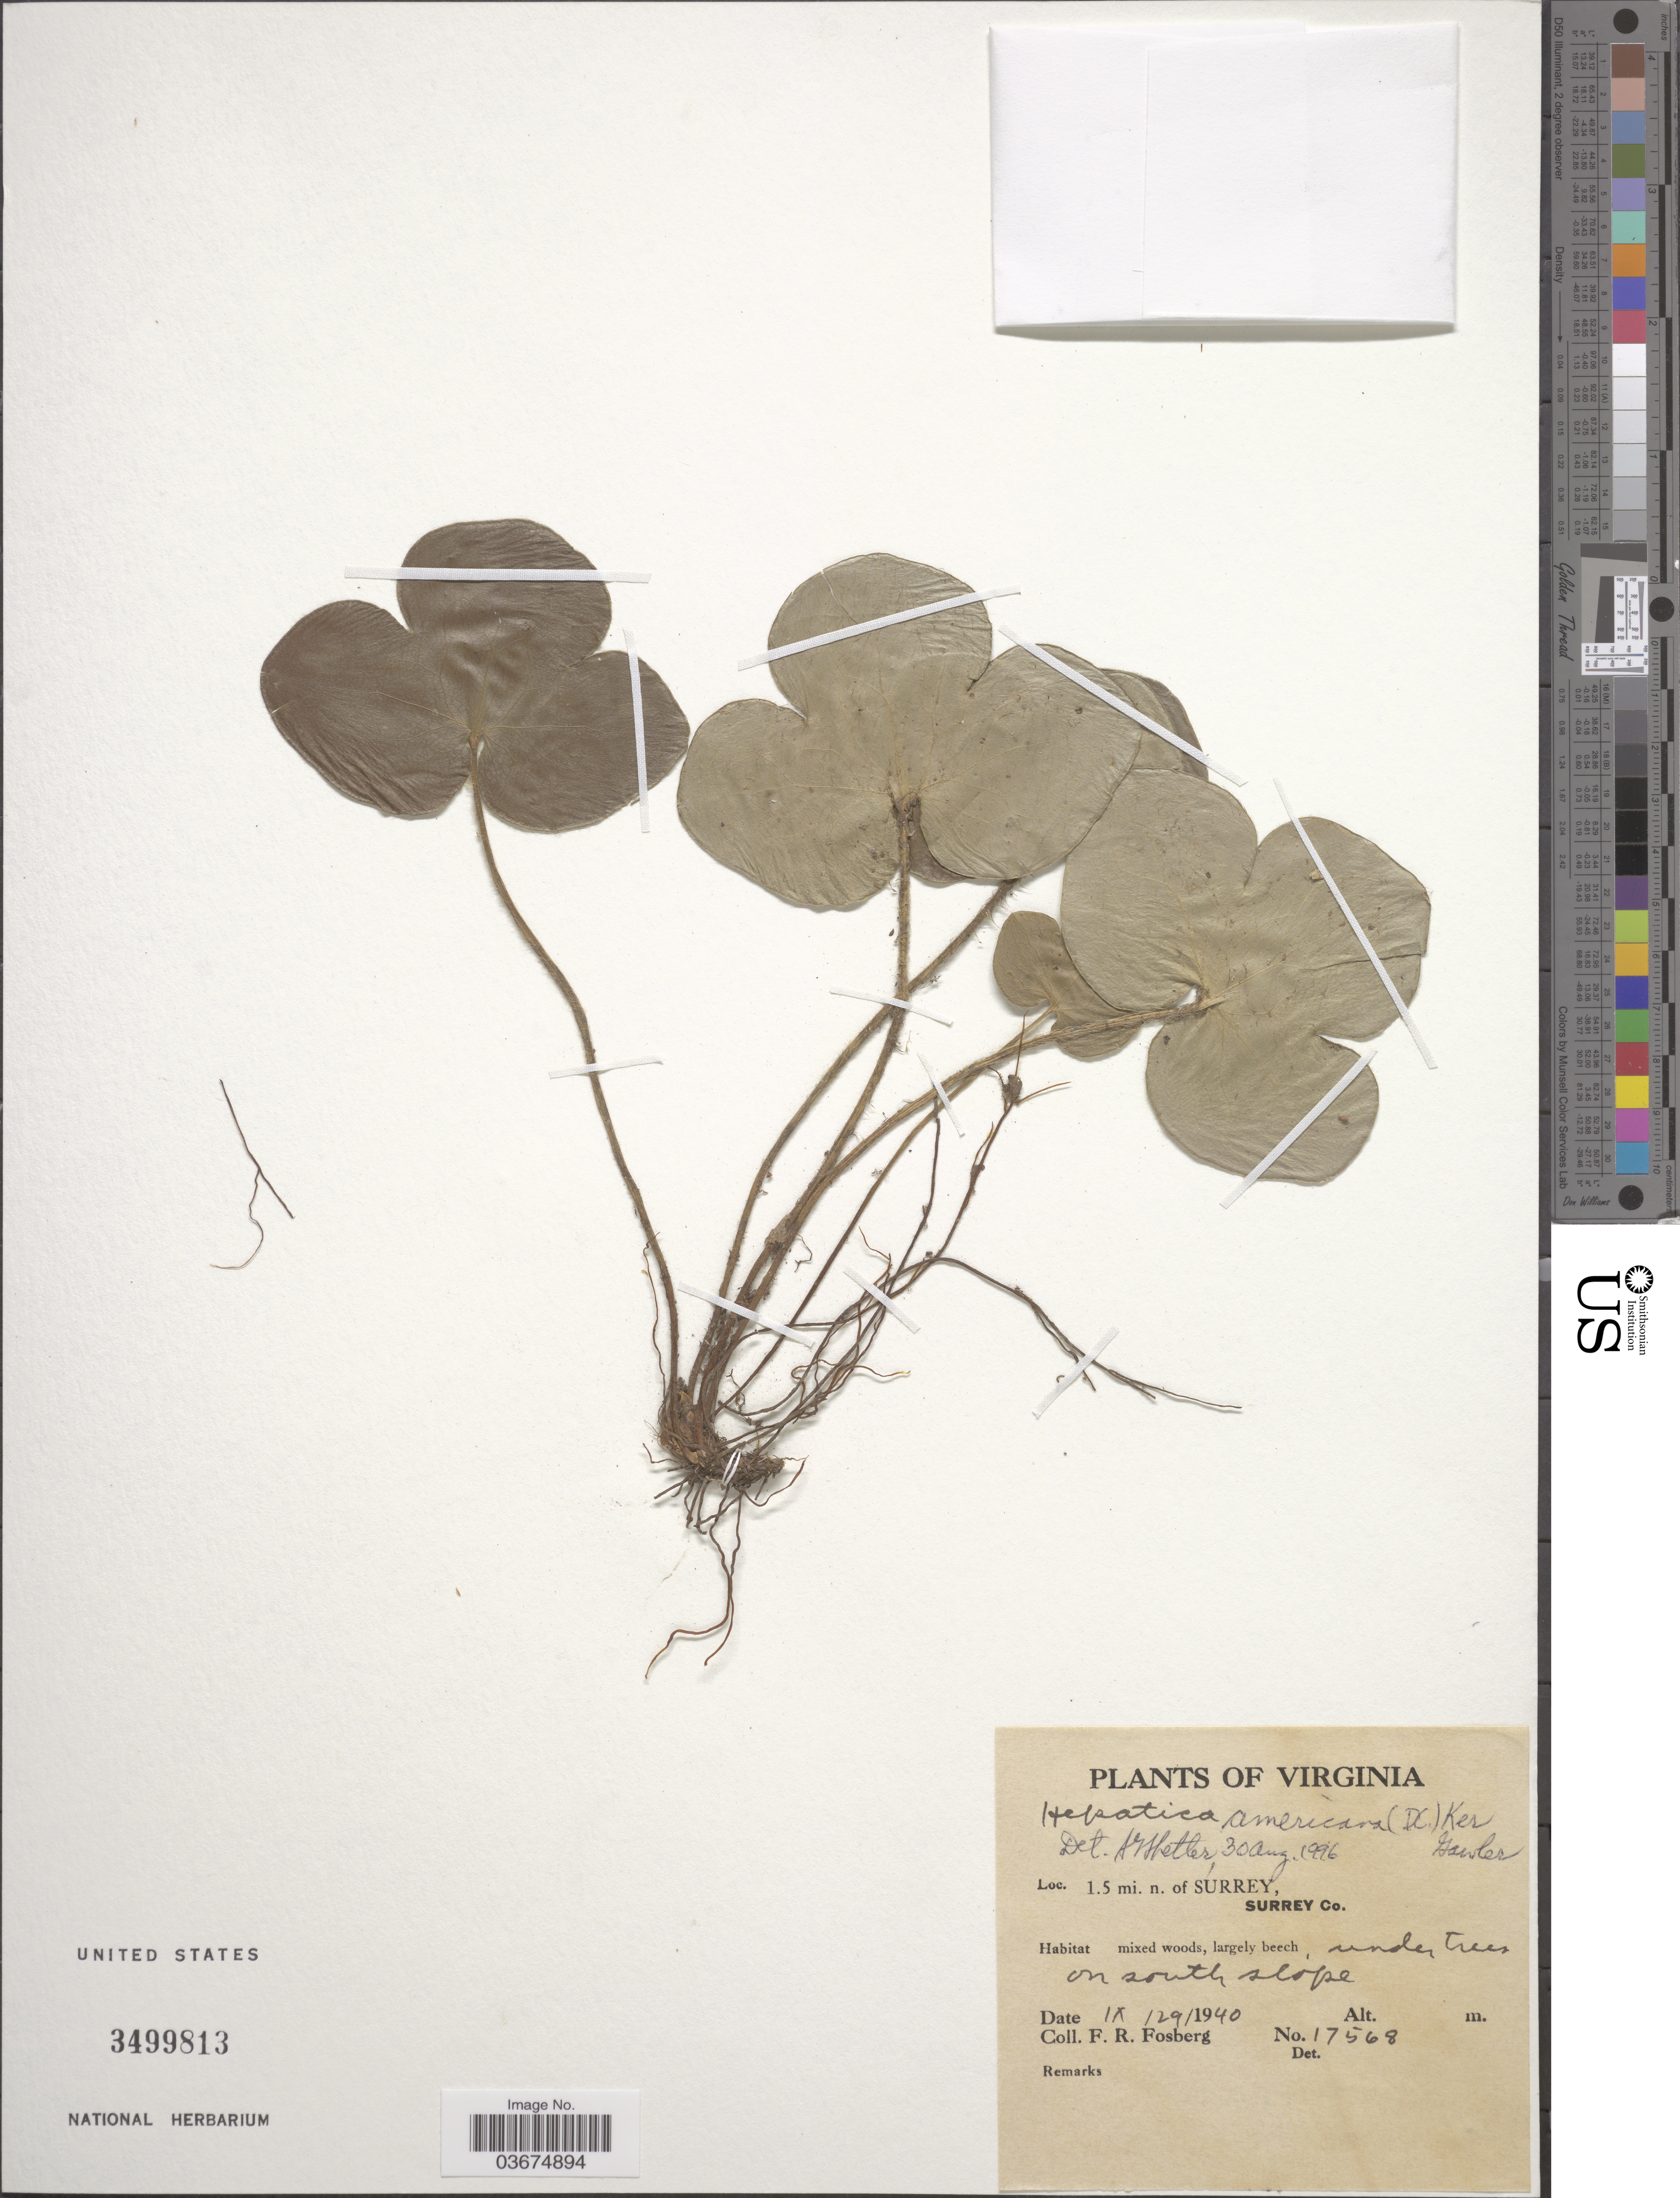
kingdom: Plantae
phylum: Tracheophyta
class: Magnoliopsida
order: Ranunculales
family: Ranunculaceae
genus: Hepatica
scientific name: Hepatica americana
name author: (DC.) Ker Gawl.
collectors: F. R. Fosberg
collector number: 17568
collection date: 1940-09-29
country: United States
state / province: Virginia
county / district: Surry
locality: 1.5 mi. N of Surry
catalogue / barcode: US 3499813